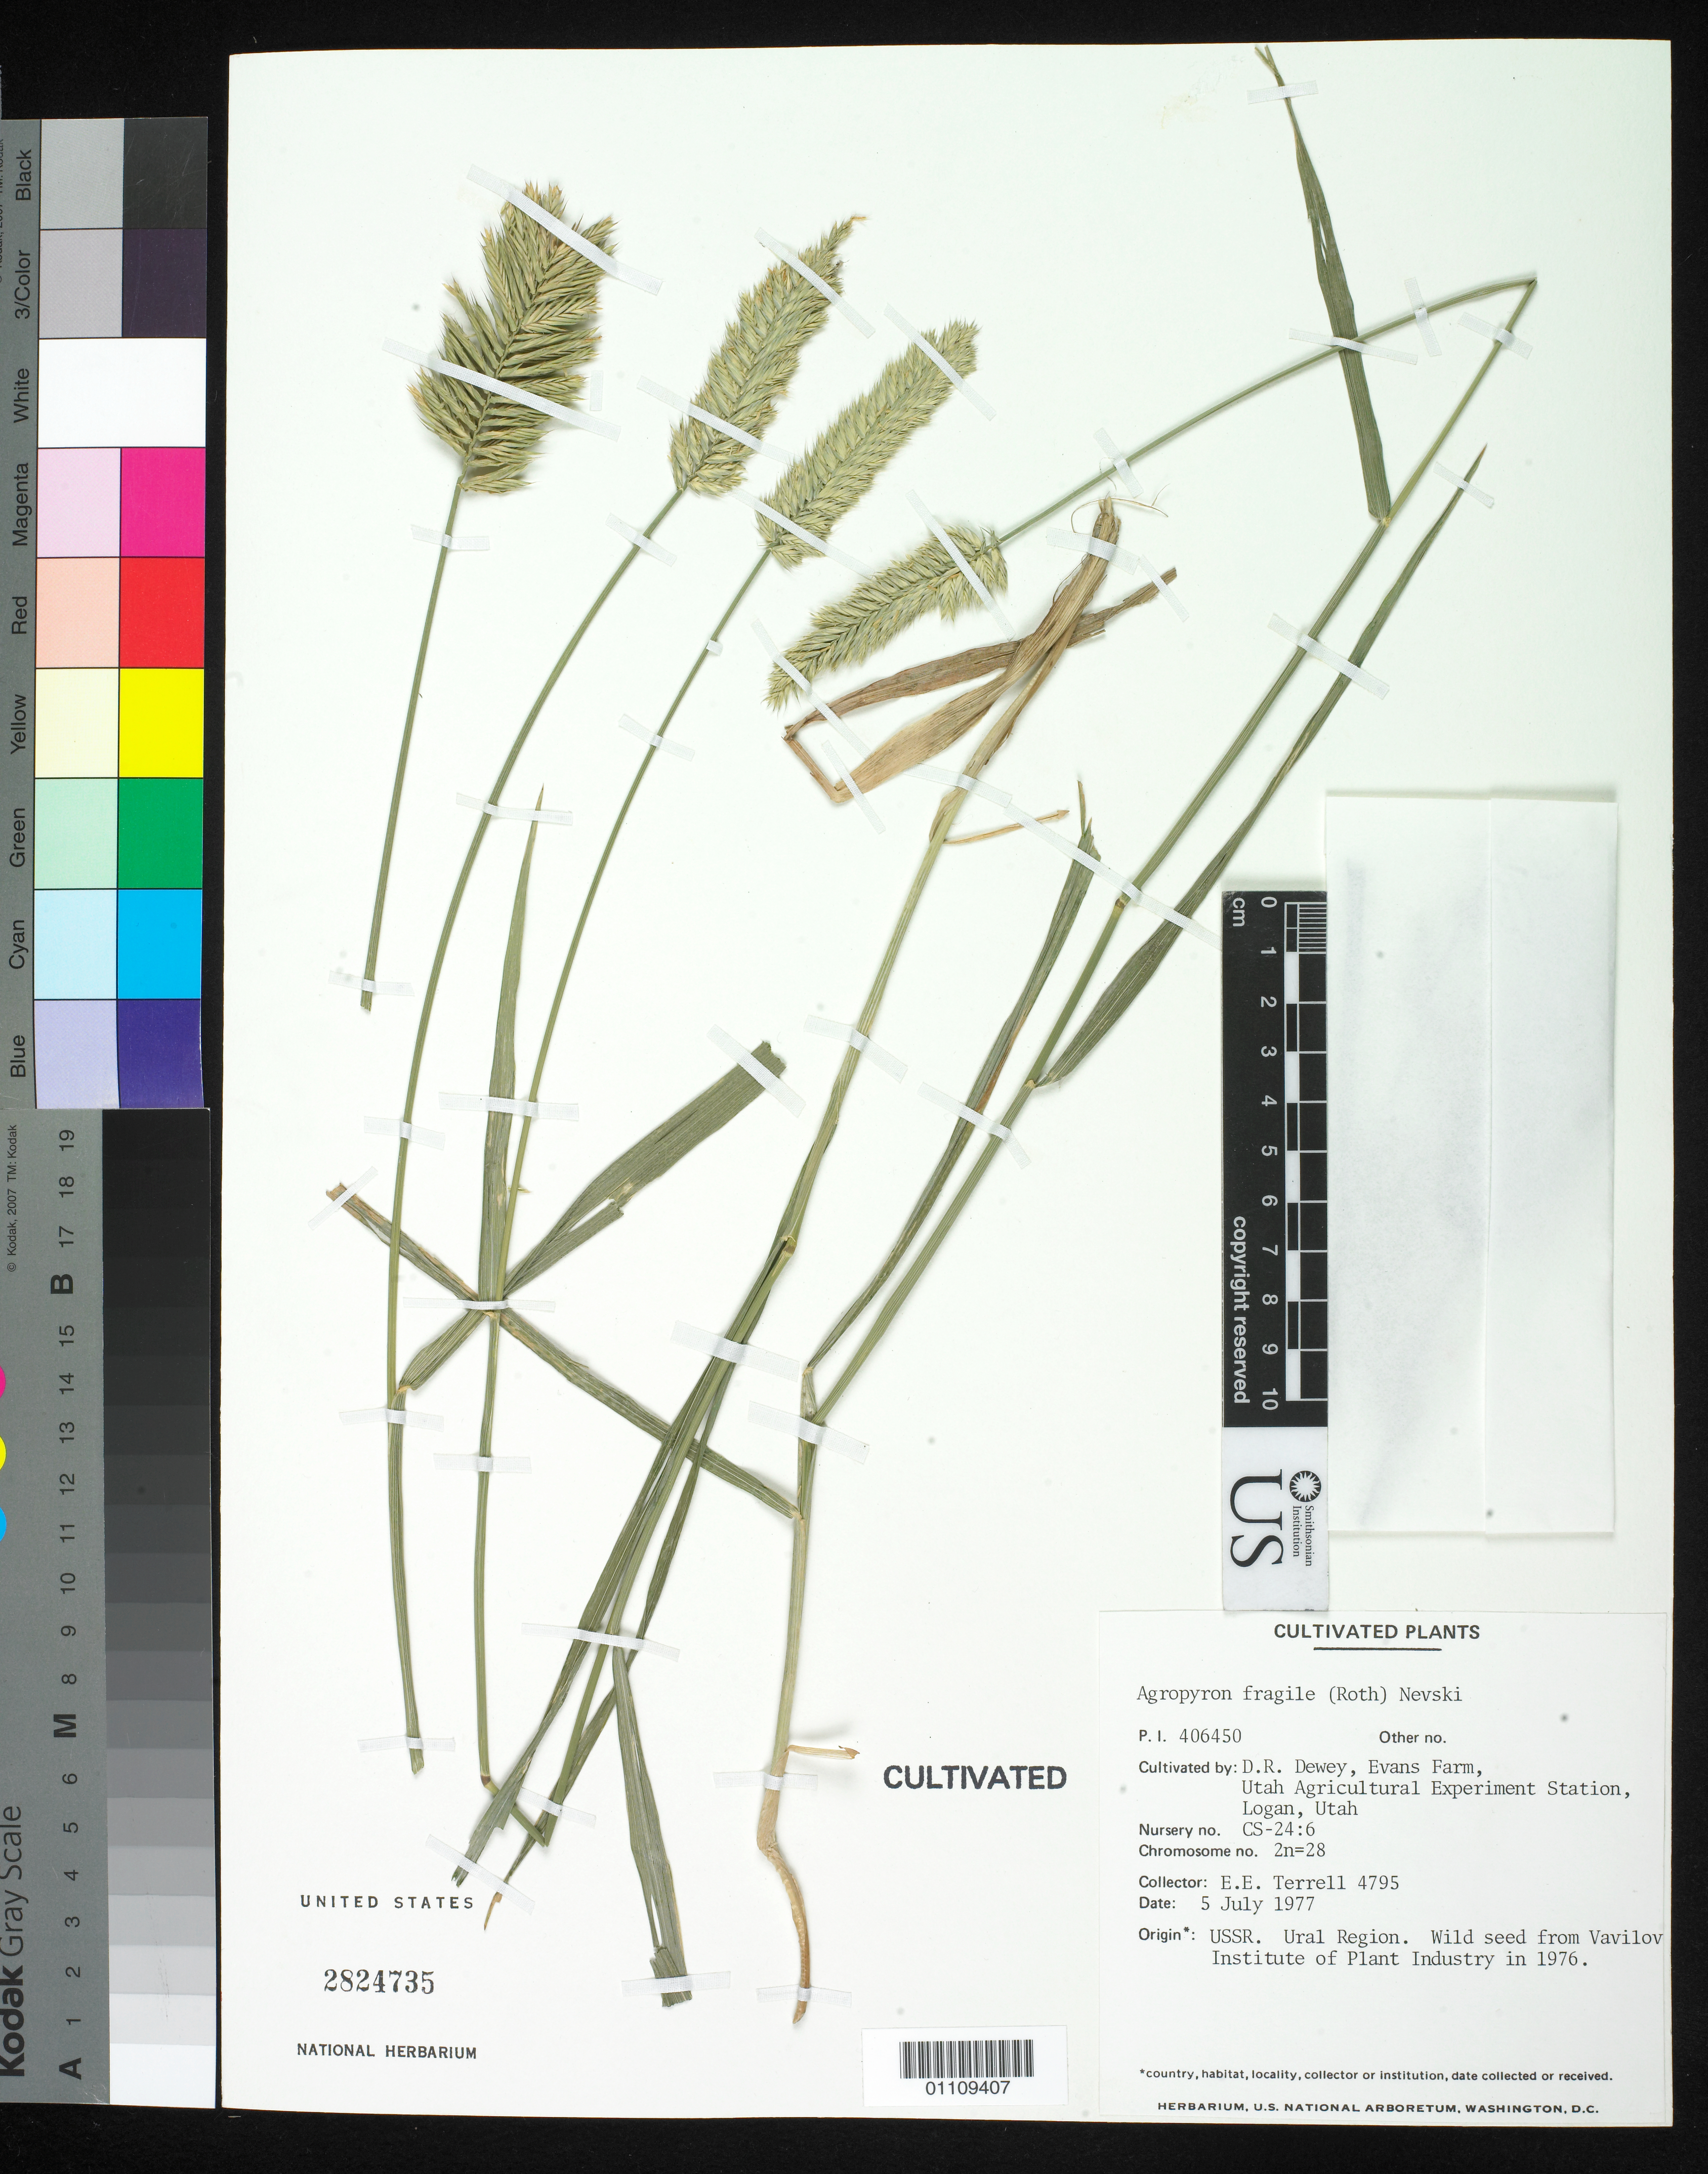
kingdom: Plantae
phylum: Tracheophyta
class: Liliopsida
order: Poales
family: Poaceae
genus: Agropyron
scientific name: Agropyron fragile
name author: (Roth) Candargy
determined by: Poaceae Reorganization Project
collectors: E. E. Terrell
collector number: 4795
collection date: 1977-07-05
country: United States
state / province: Utah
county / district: Cache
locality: Utah Agricultural Experiment Station, Logan.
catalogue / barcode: US 2824735